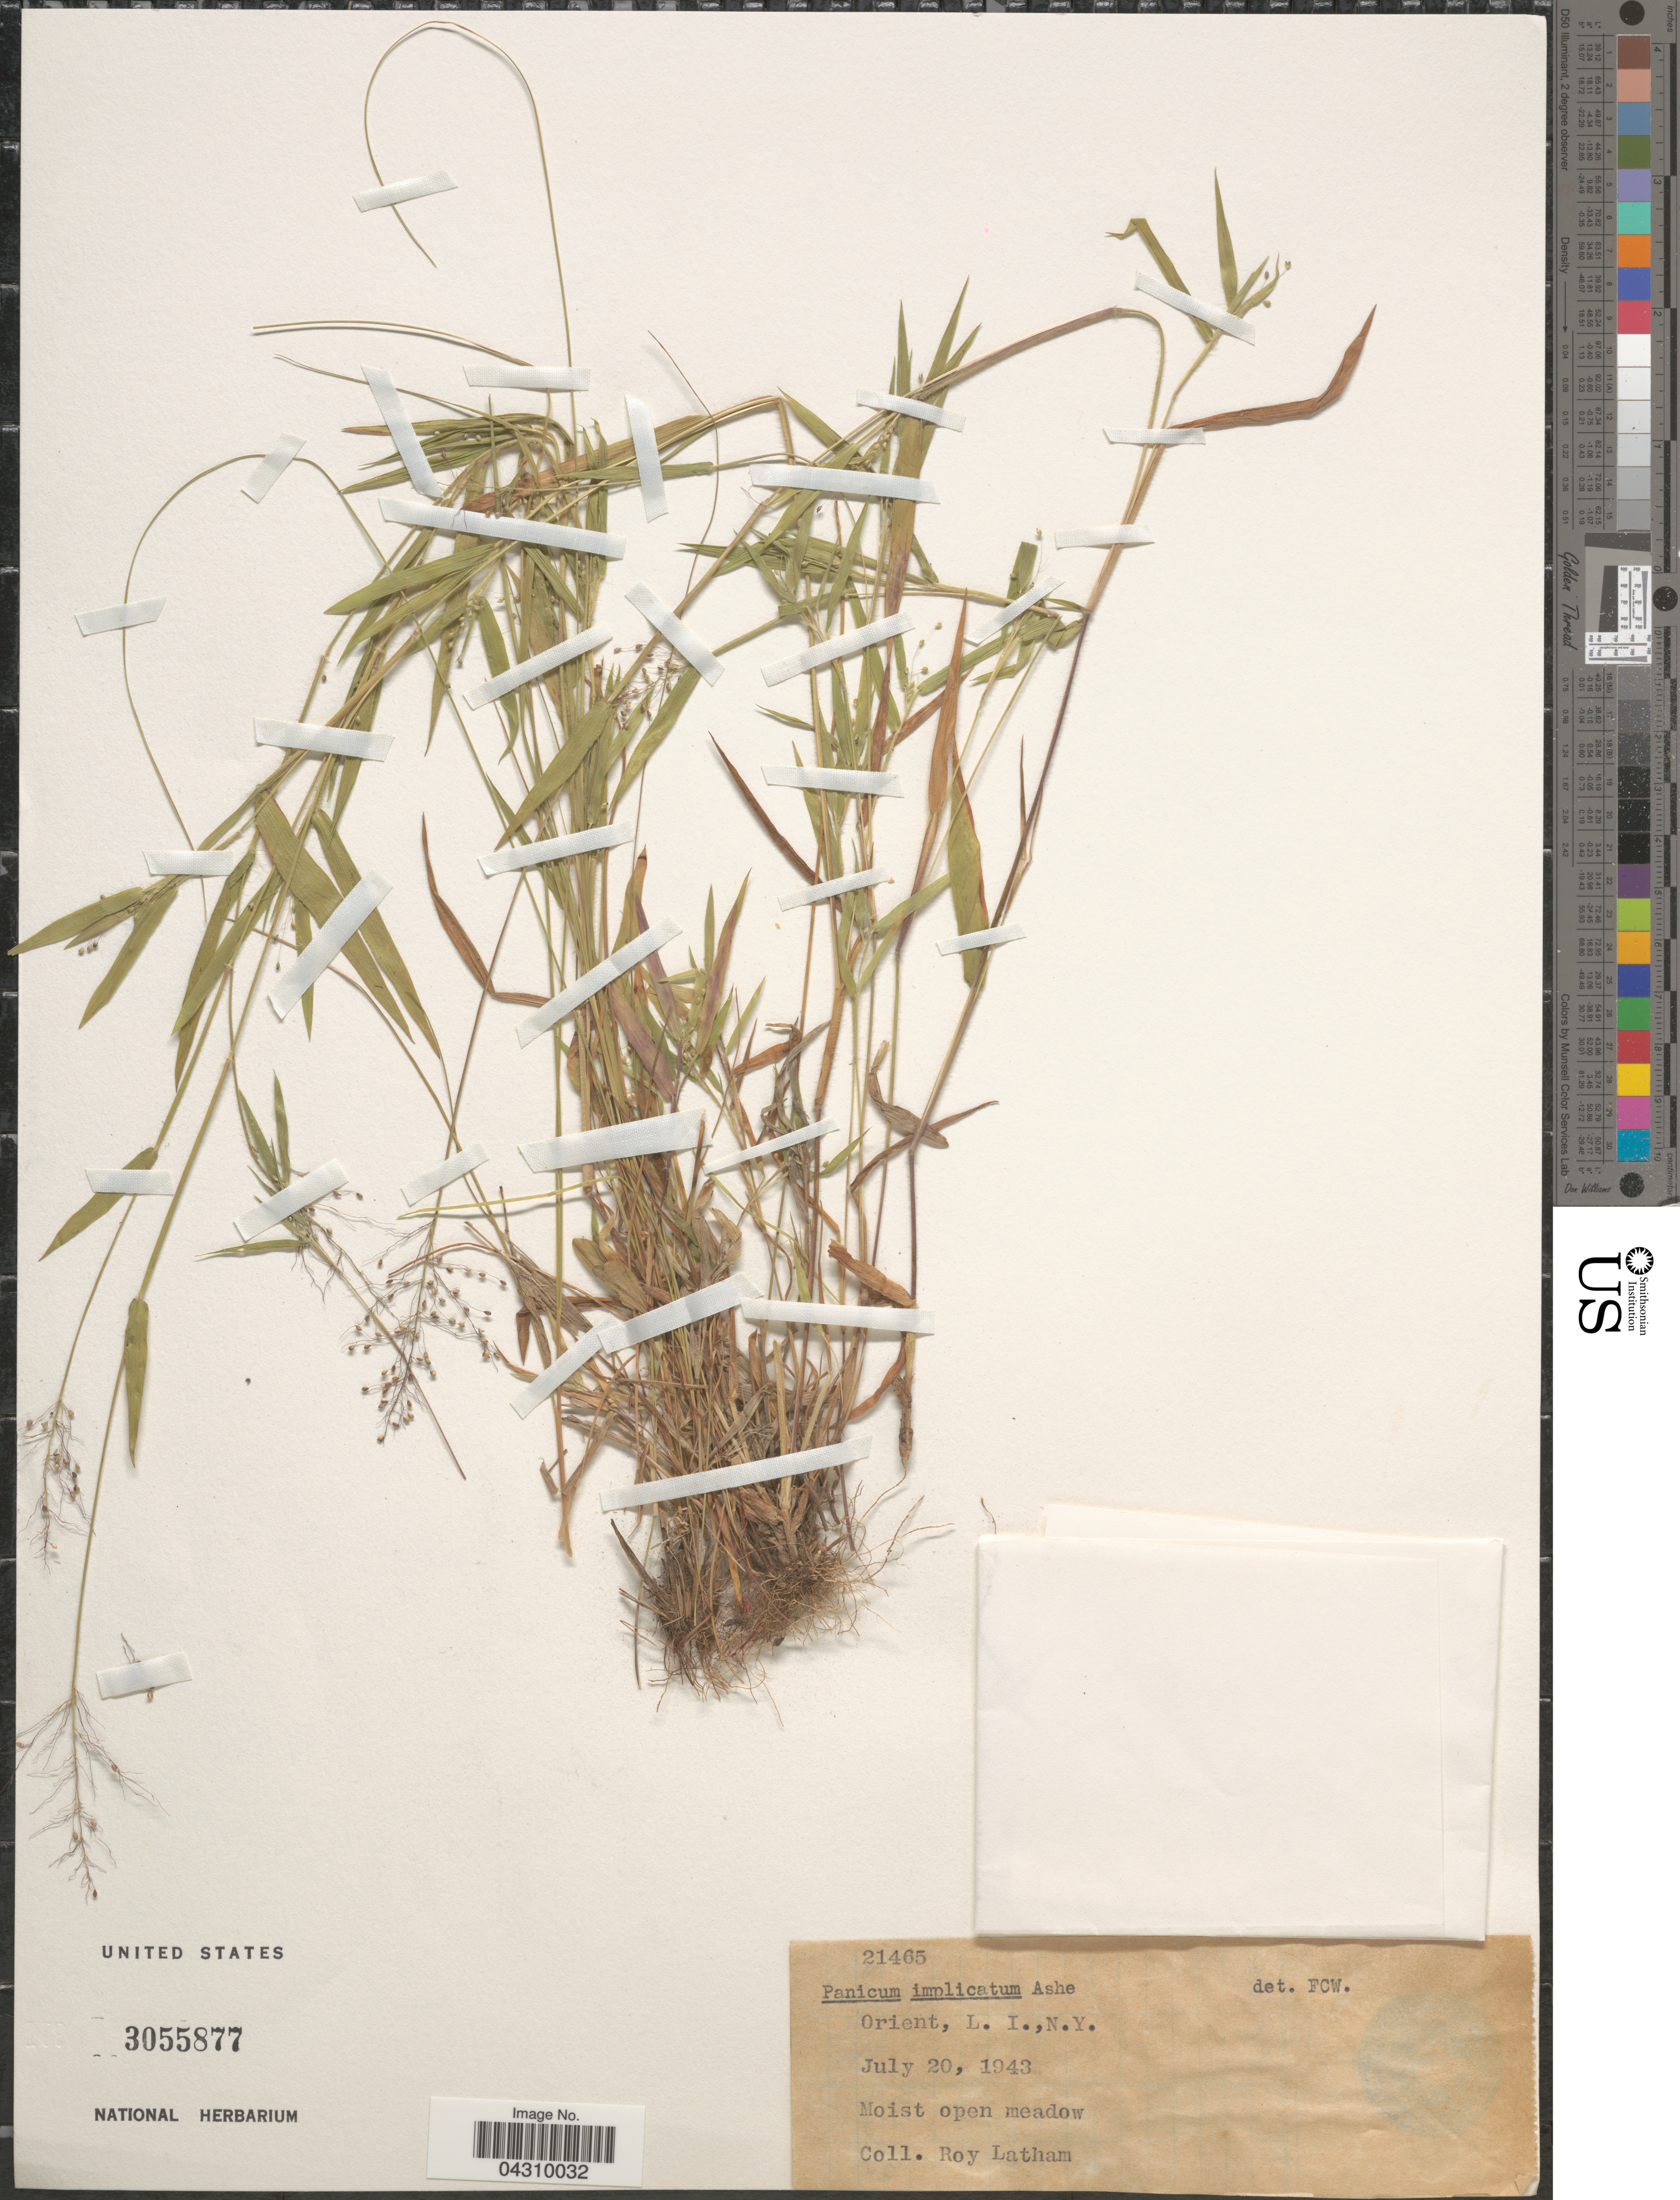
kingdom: Plantae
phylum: Tracheophyta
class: Liliopsida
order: Poales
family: Poaceae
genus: Dichanthelium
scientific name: Dichanthelium acuminatum var. acuminatum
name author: (Sw.) Gould & C.A. Clark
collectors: R. Latham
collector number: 21465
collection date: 1943-07-20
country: United States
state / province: New York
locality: Orient, L. I.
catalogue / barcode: US 3055877